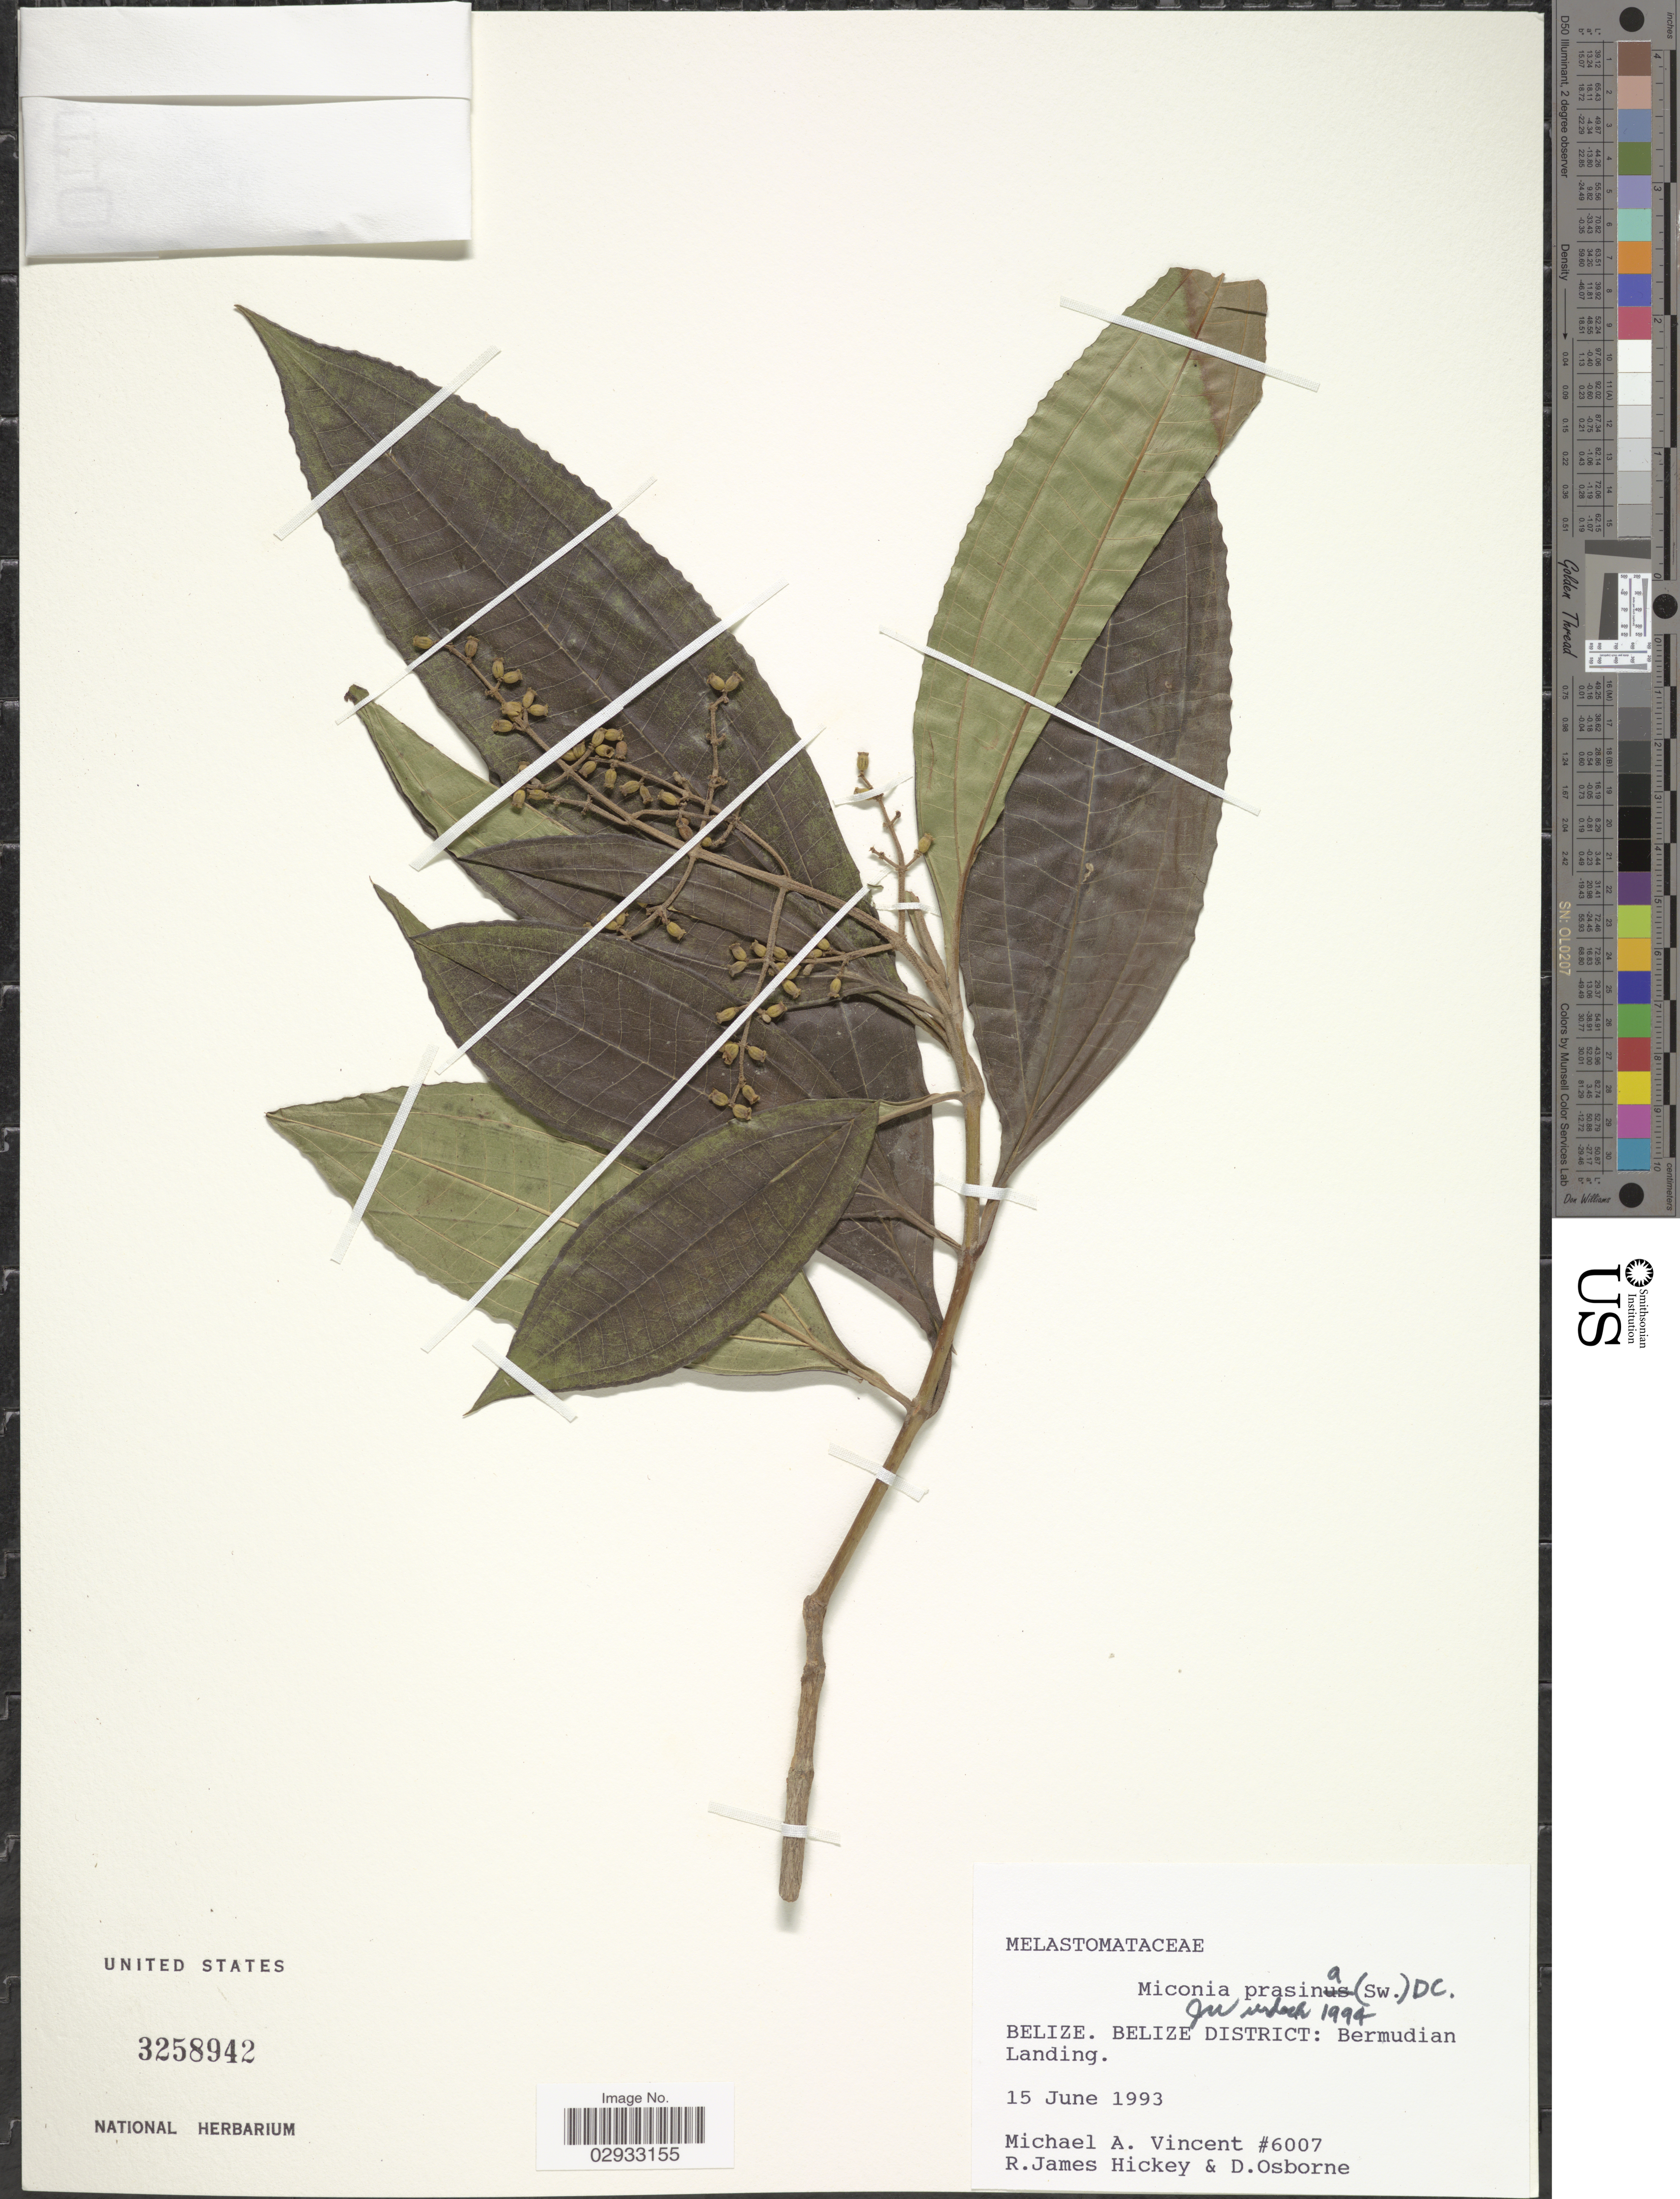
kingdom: Plantae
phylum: Tracheophyta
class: Magnoliopsida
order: Myrtales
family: Melastomataceae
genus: Miconia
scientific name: Miconia pteropoda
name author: Benth.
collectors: M. A. Vincent, R. J. Hickey & D. Osborne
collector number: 6007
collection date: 1993-06-15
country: Belize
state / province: Belize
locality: Belize District: Bermudian Landing.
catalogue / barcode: US 3258942